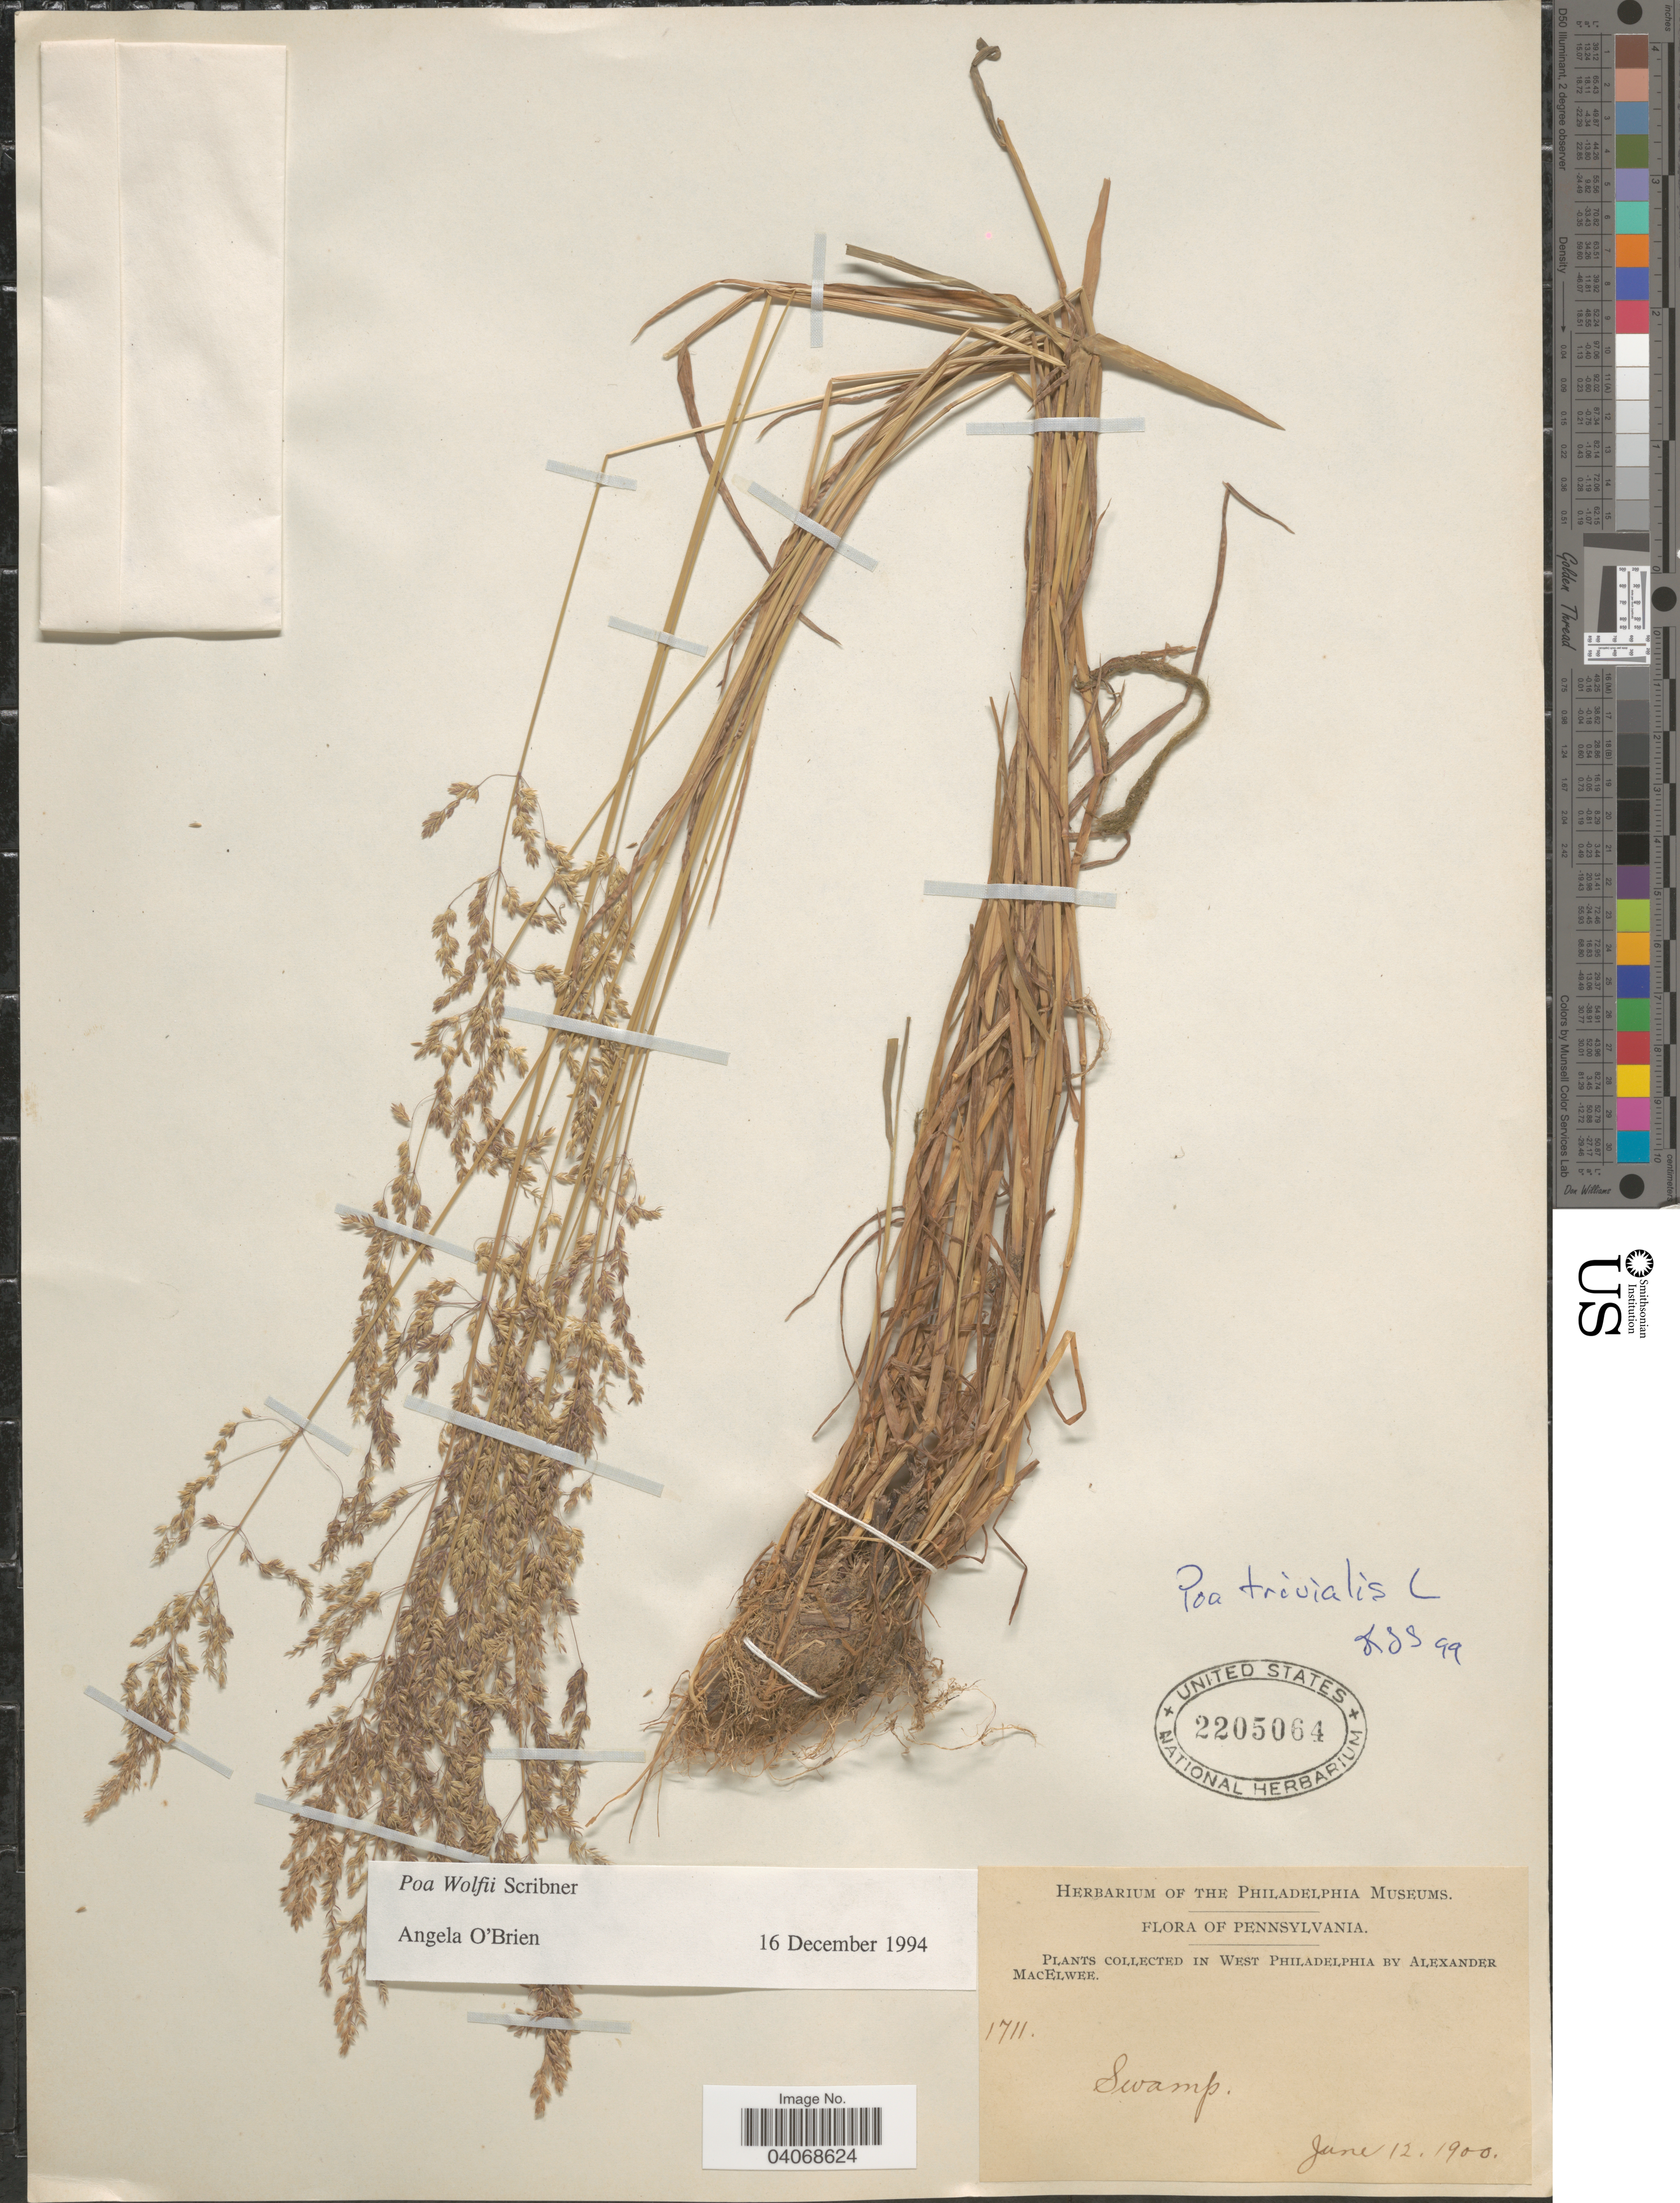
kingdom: Plantae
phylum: Tracheophyta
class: Liliopsida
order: Poales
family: Poaceae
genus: Poa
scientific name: Poa trivialis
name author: L.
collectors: A. MacElwee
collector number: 1711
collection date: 1900-06-12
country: United States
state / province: Pennsylvania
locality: West Philadelphia. Swamp.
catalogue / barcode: US 2205064